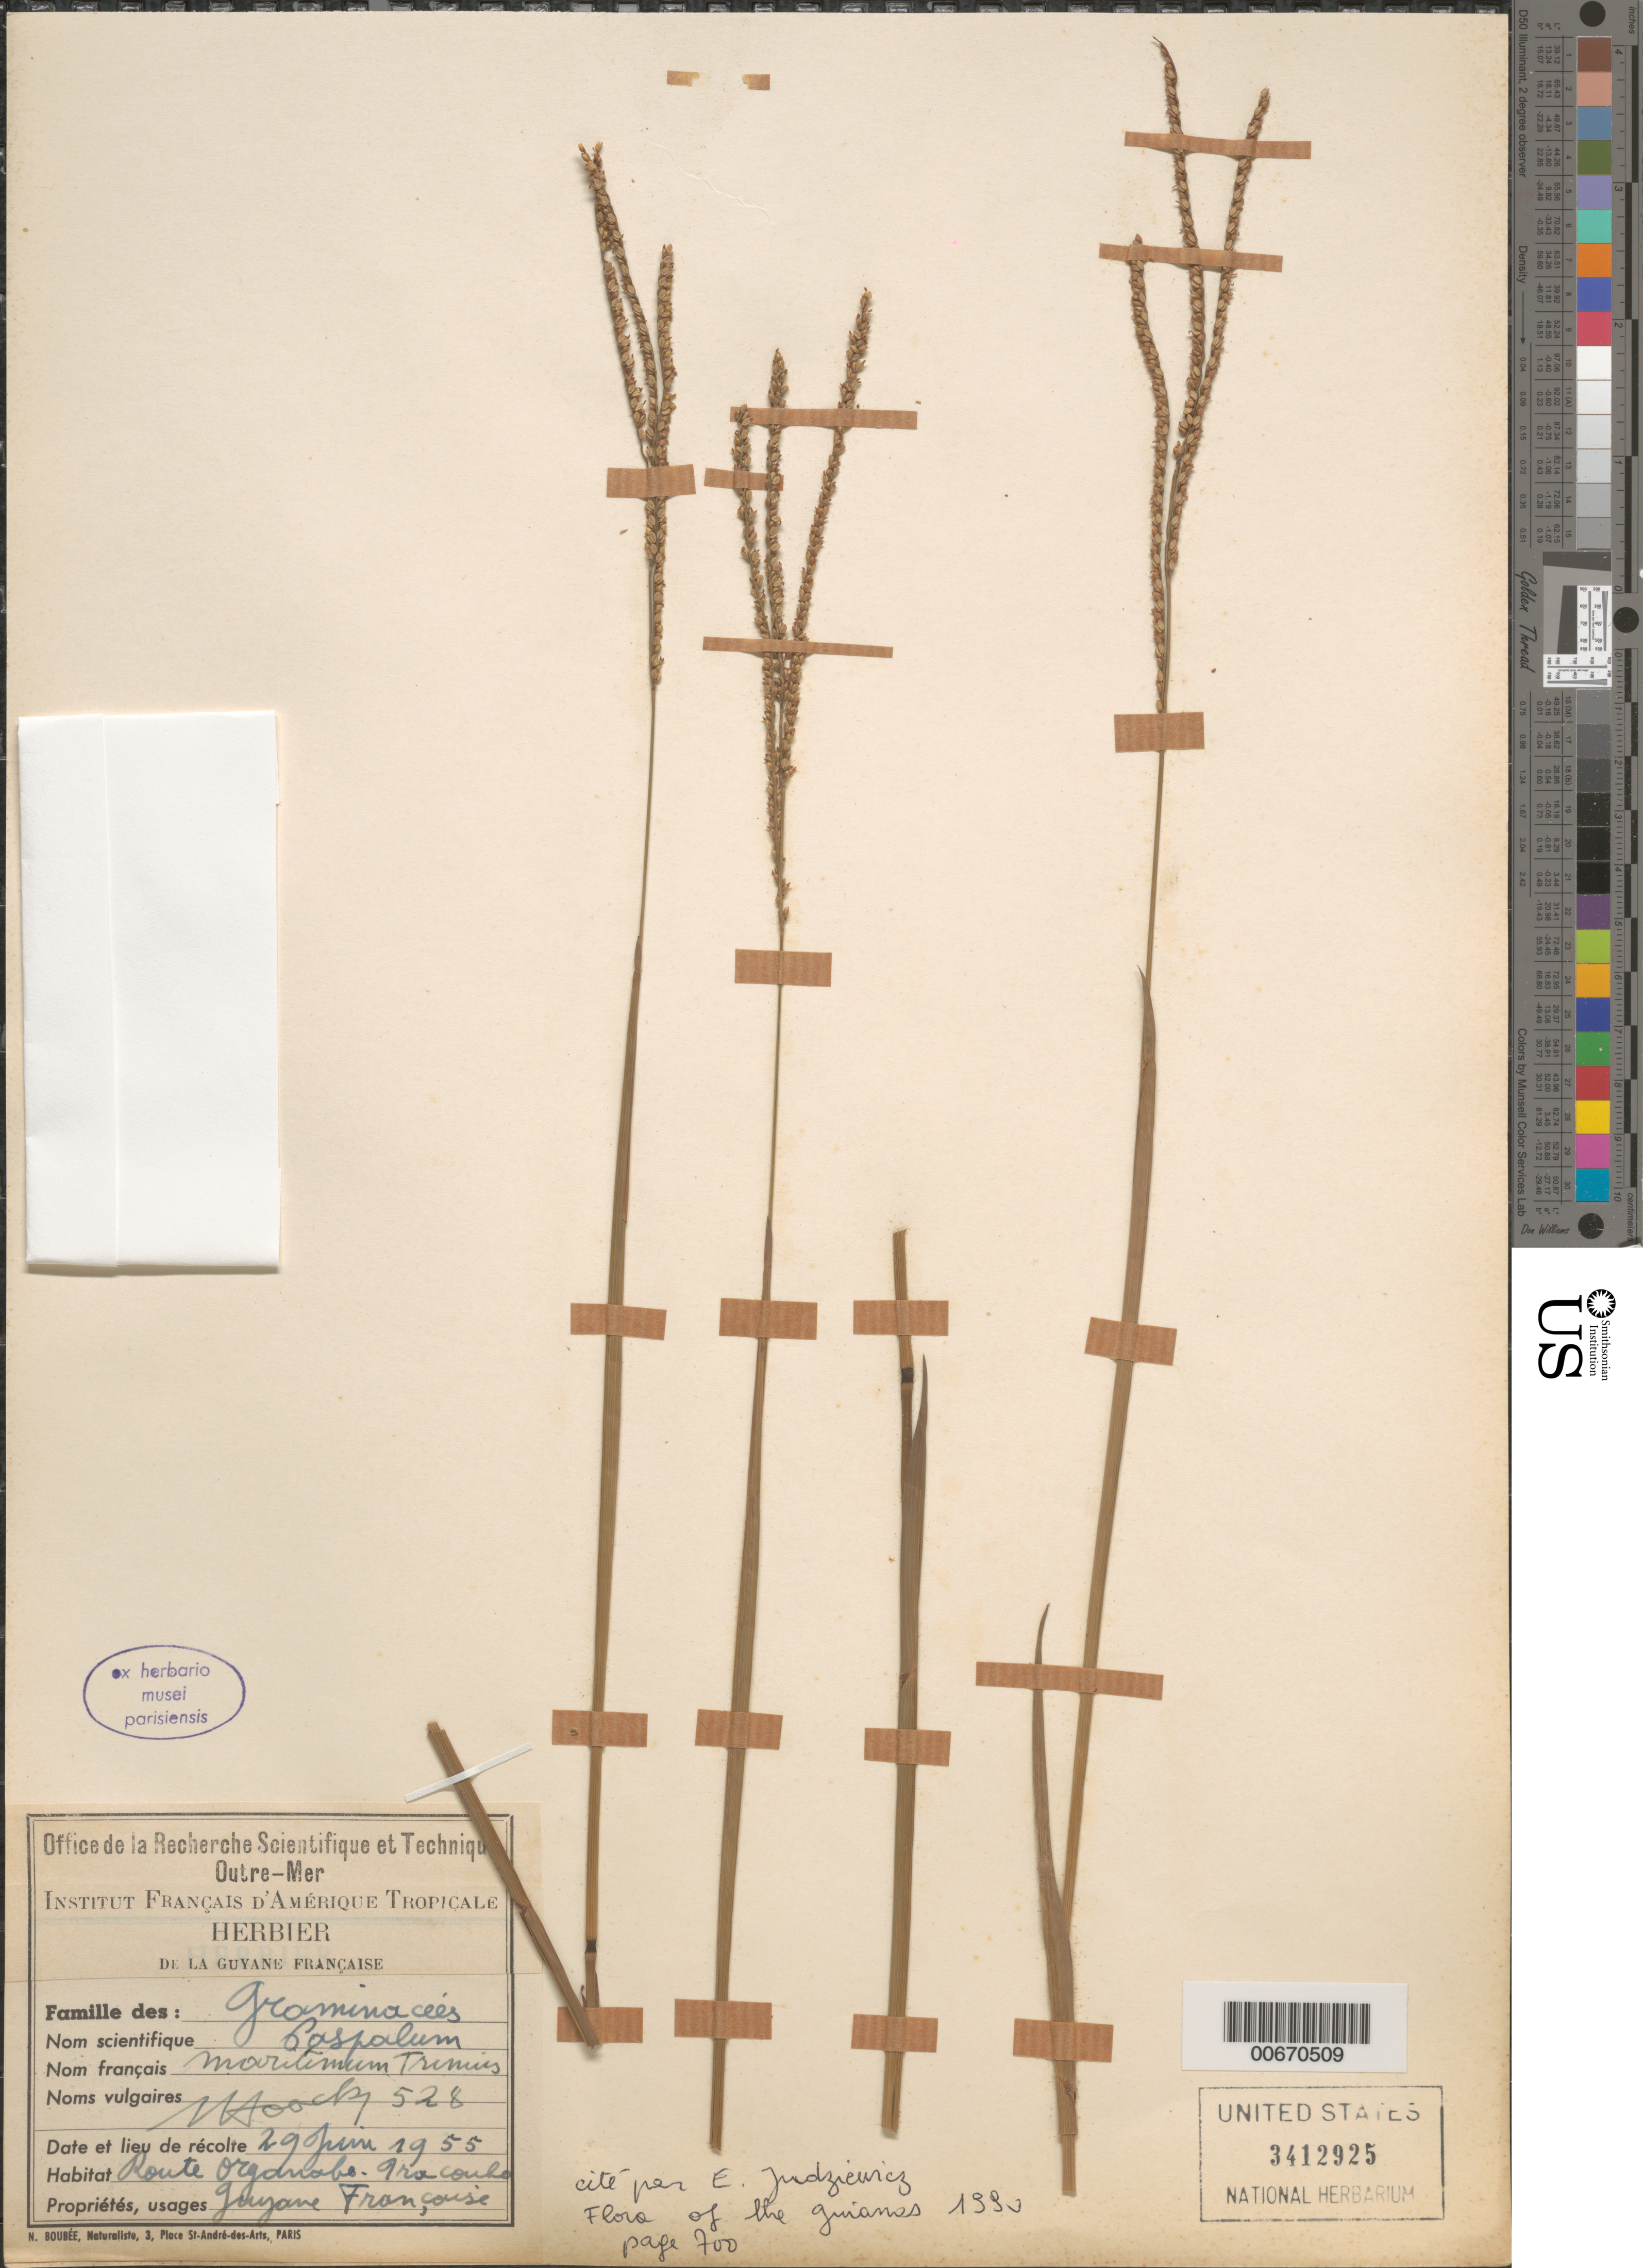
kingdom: Plantae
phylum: Tracheophyta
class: Liliopsida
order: Poales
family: Poaceae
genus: Paspalum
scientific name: Paspalum maritimum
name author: Trin.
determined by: Judziewicz, E. J.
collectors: J. Hoock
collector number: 528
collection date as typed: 29-Jun-55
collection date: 1955-06-29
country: French Guiana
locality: Route de Organabo-Iracoubo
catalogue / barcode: US 3412925